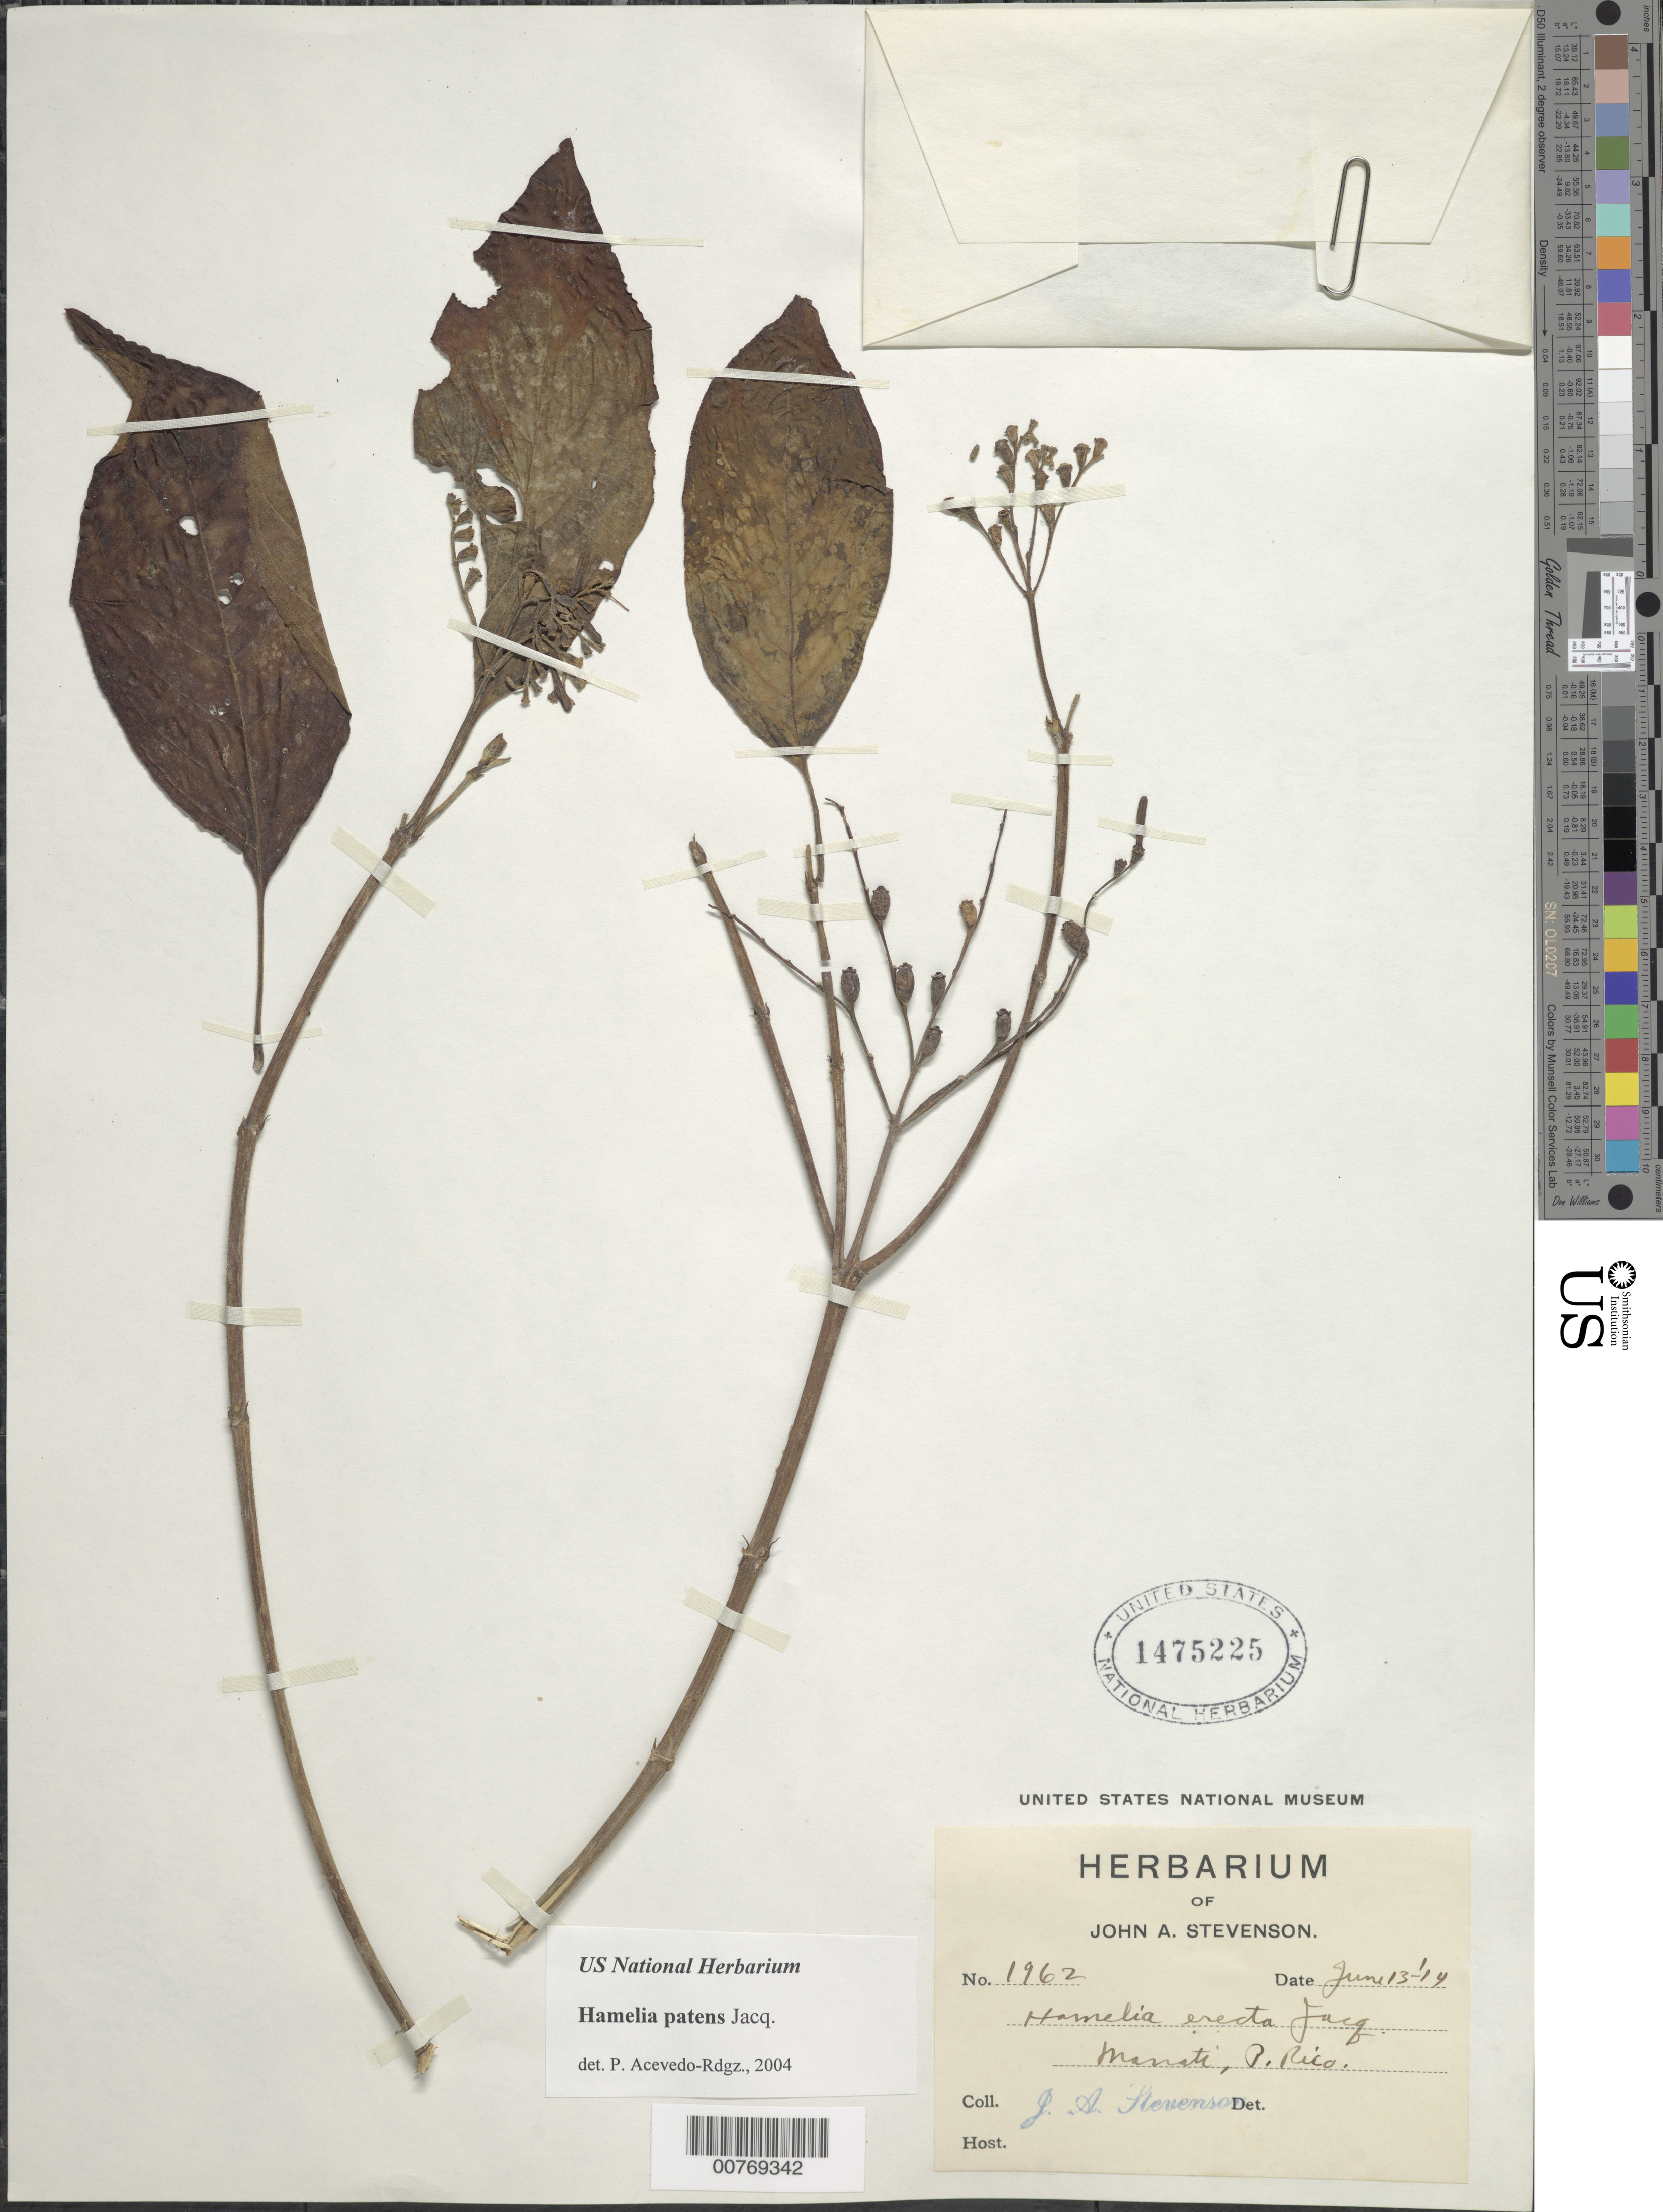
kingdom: Plantae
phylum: Tracheophyta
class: Magnoliopsida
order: Gentianales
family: Rubiaceae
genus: Hamelia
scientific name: Hamelia patens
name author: Jacq.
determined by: Acevedo-Rodríguez, P., (BOT), Smithsonian Institution - National Museum of Natural History (UNITED STATES)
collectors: J. Stevenson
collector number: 1962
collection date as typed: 13 Jun 1914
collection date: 1914-06-13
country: Puerto Rico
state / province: Manatí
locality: Manatí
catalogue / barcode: US 1475225